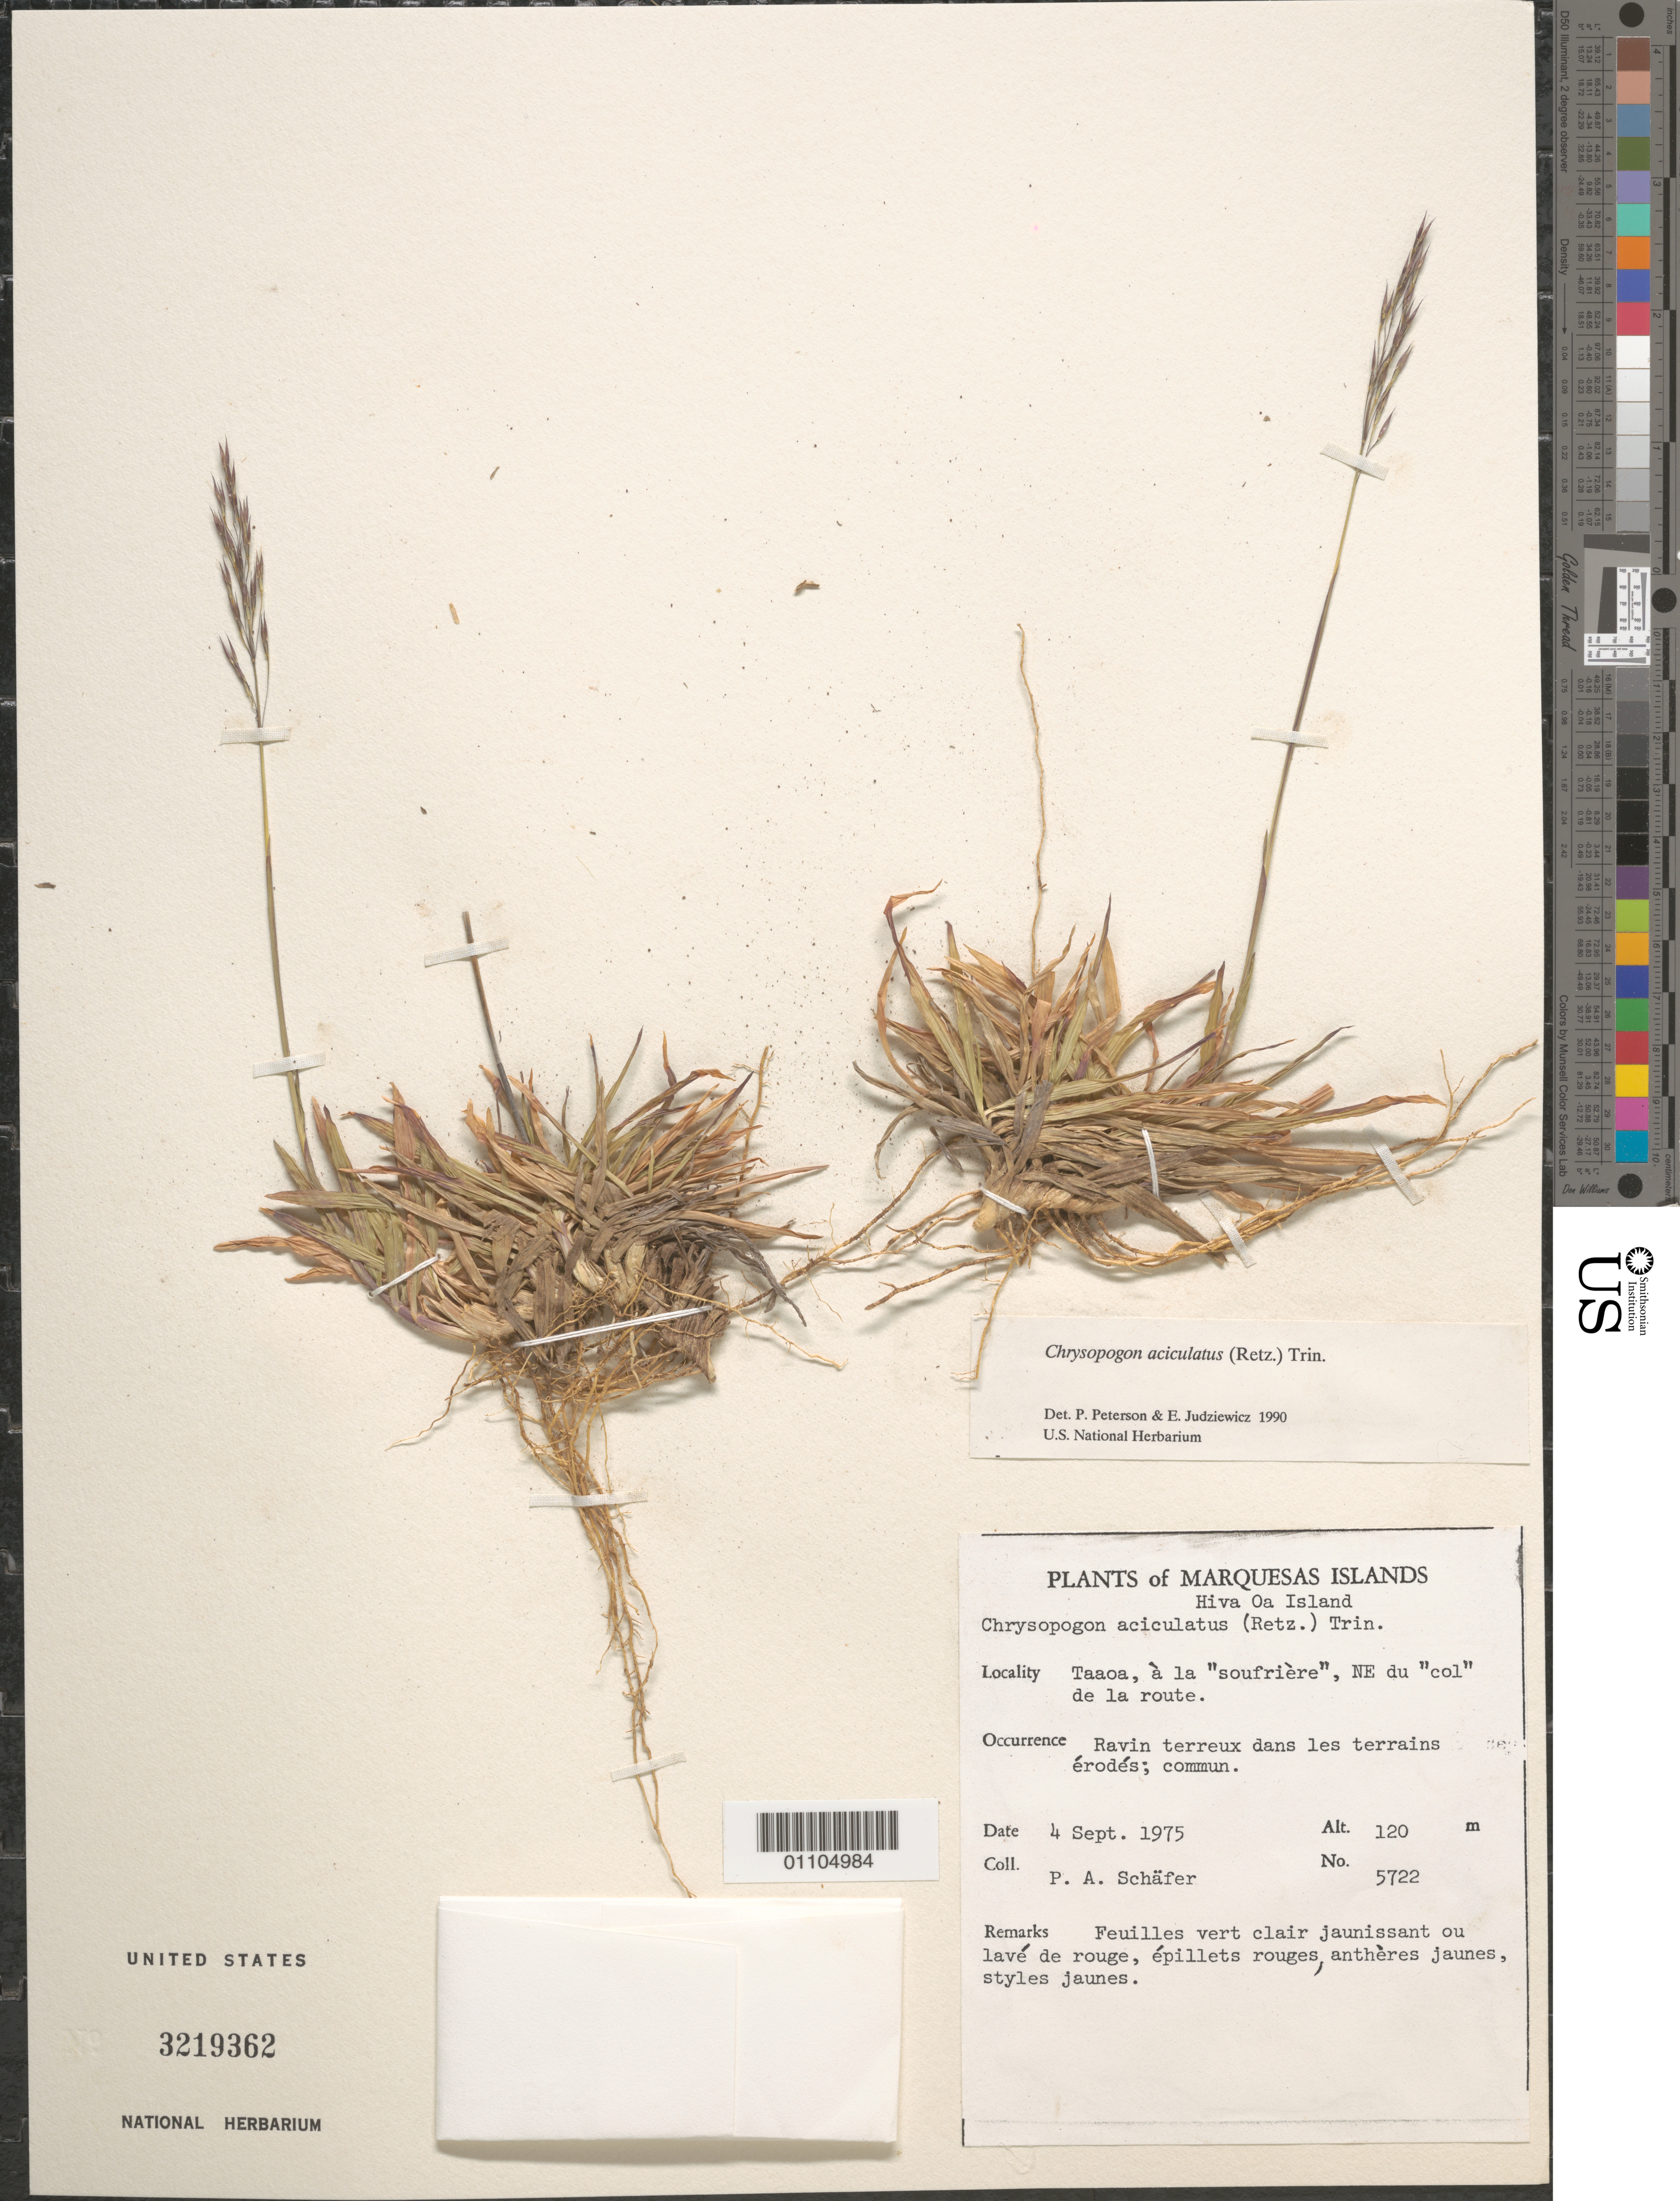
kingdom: Plantae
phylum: Tracheophyta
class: Liliopsida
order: Poales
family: Poaceae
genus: Chrysopogon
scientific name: Chrysopogon aciculatus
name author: (Retz.) Trin.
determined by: Peterson, P. M.; Judziewicz, E. J.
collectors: P. A. Schäfer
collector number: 5722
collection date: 1975-09-04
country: French Polynesia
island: Hiva Oa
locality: Taaoa, à la "soufrière"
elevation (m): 120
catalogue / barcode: US 3219362